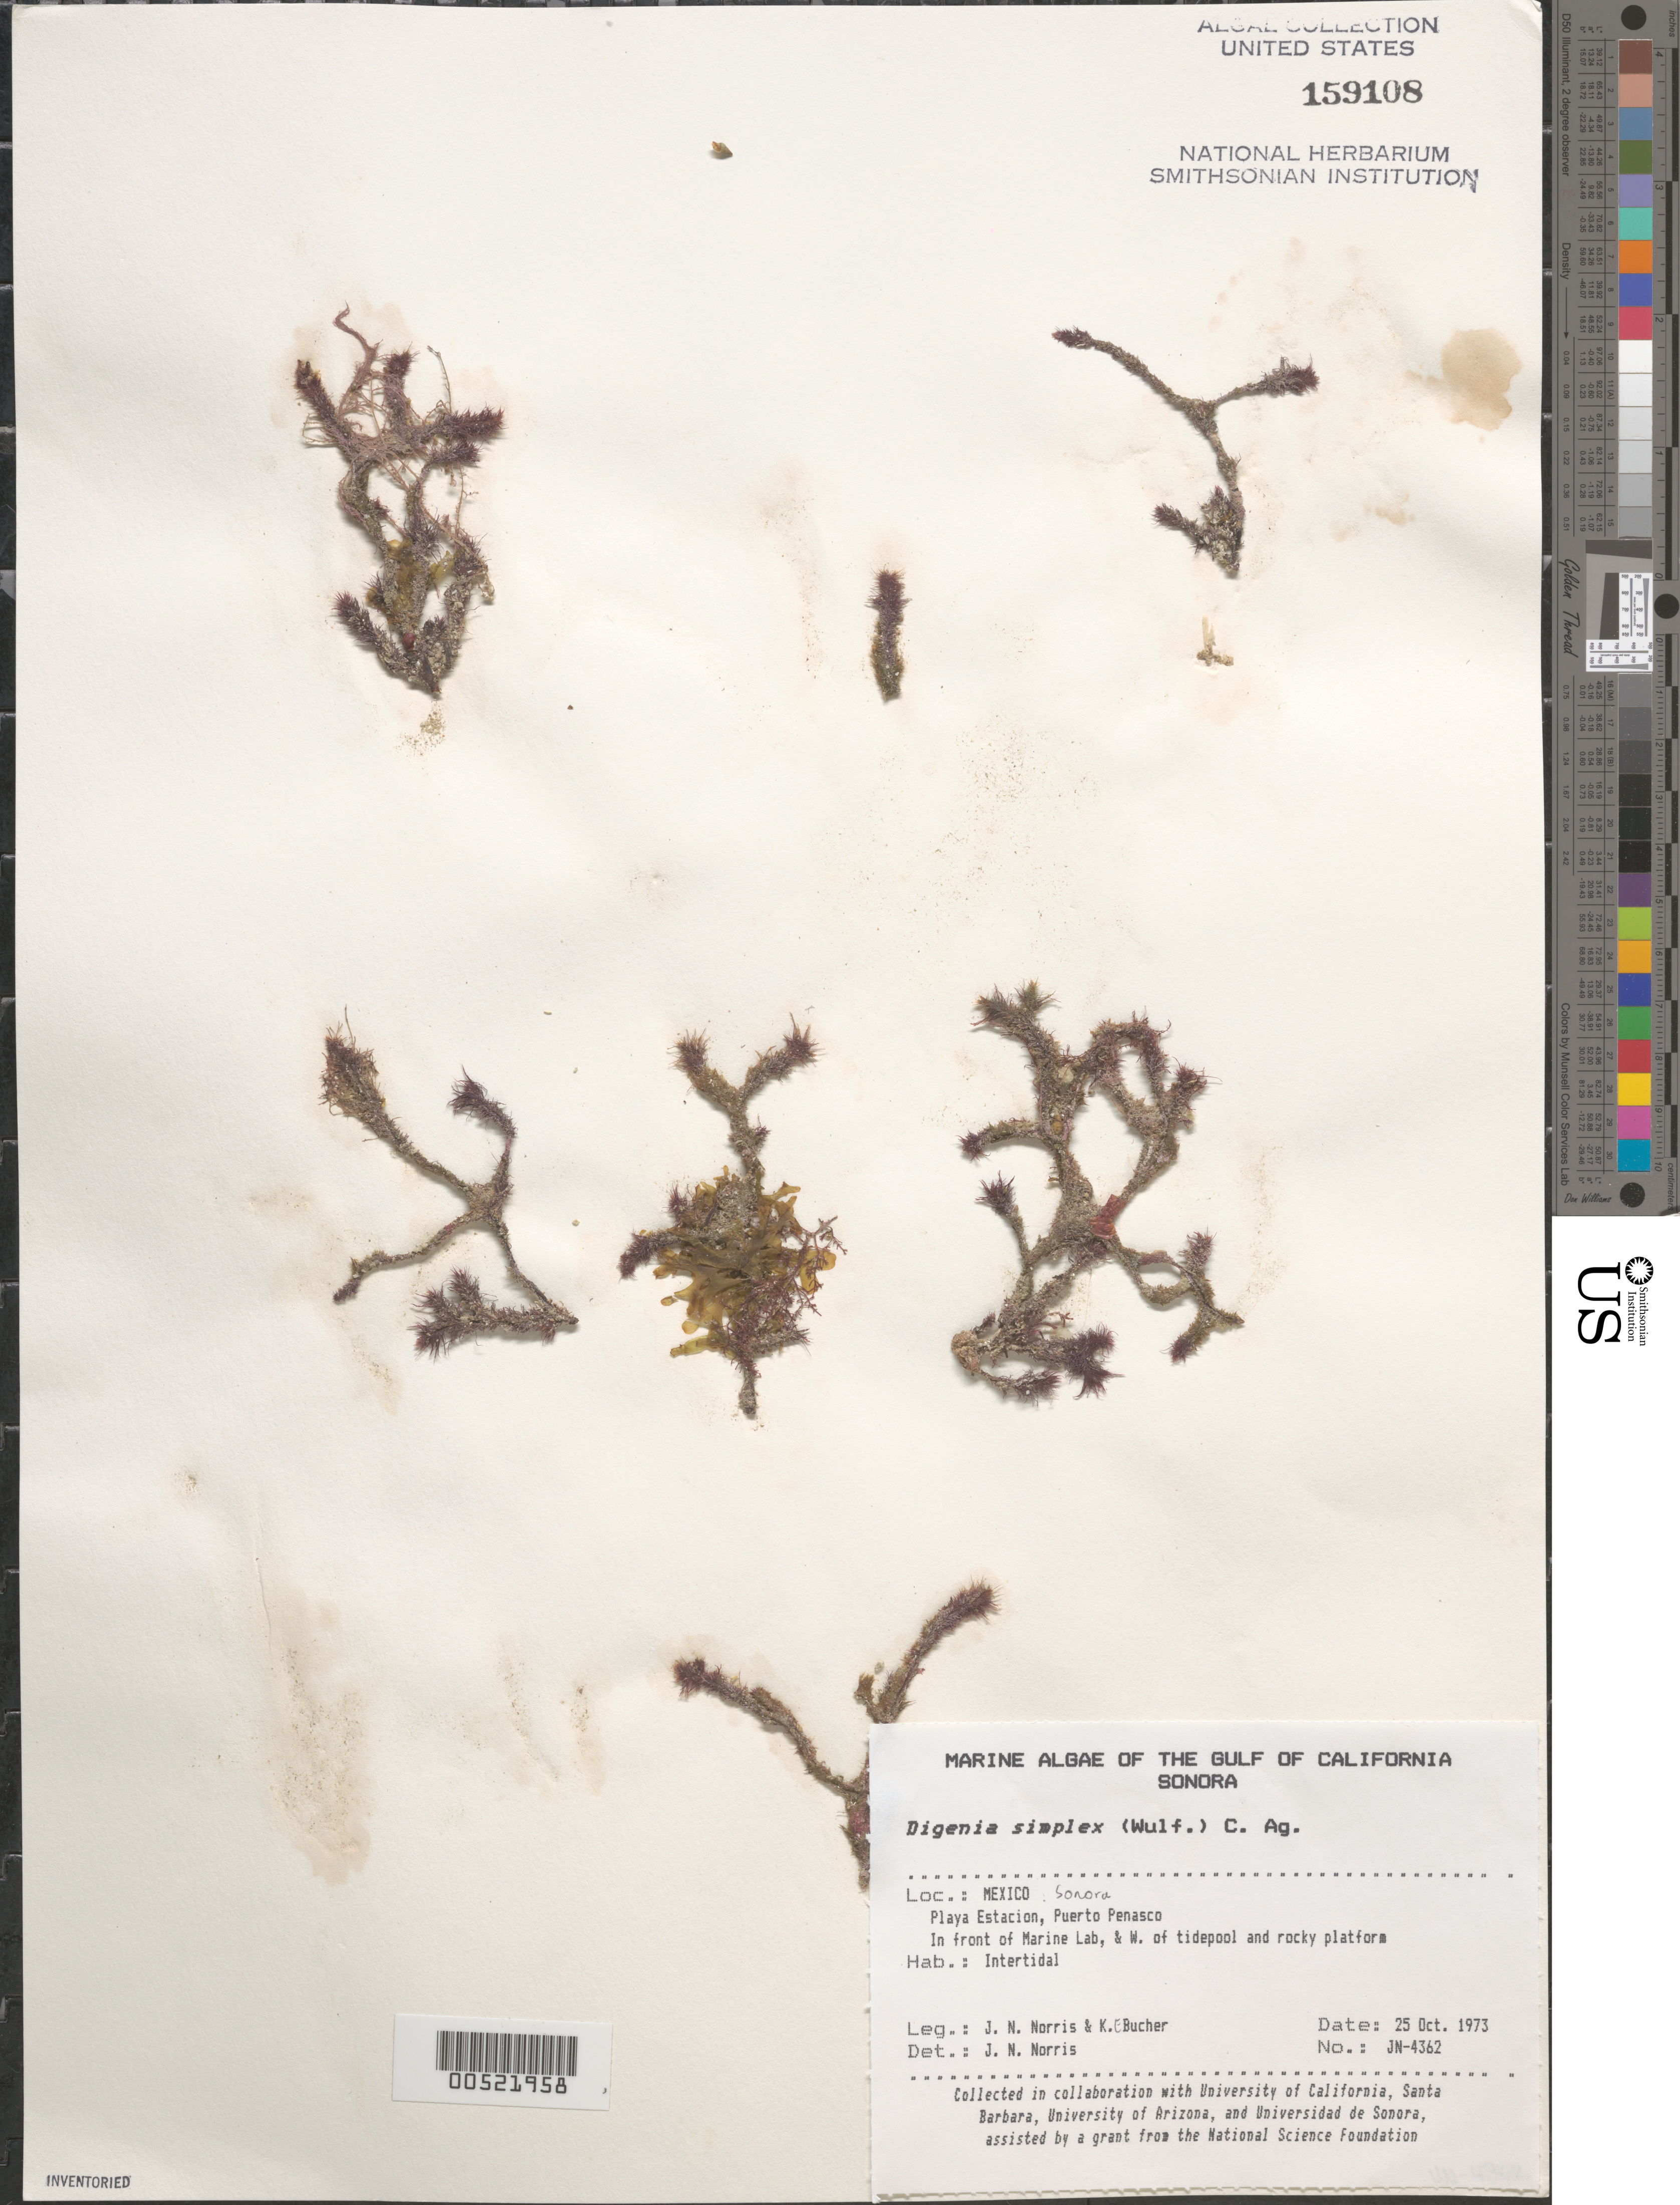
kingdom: Plantae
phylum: Rhodophyta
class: Florideophyceae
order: Ceramiales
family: Rhodomelaceae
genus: Digenea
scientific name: Digenea simplex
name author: (Wulfen) C. Agardh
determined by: Norris, James N.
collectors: J. N. Norris & K. E. Bucher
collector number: JN-4362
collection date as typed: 25 Oct 1973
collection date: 1973-10-25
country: Mexico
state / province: Sonora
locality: Playa Estacion, Puerto Penasco, marine laboratory station shore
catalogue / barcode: US 159108